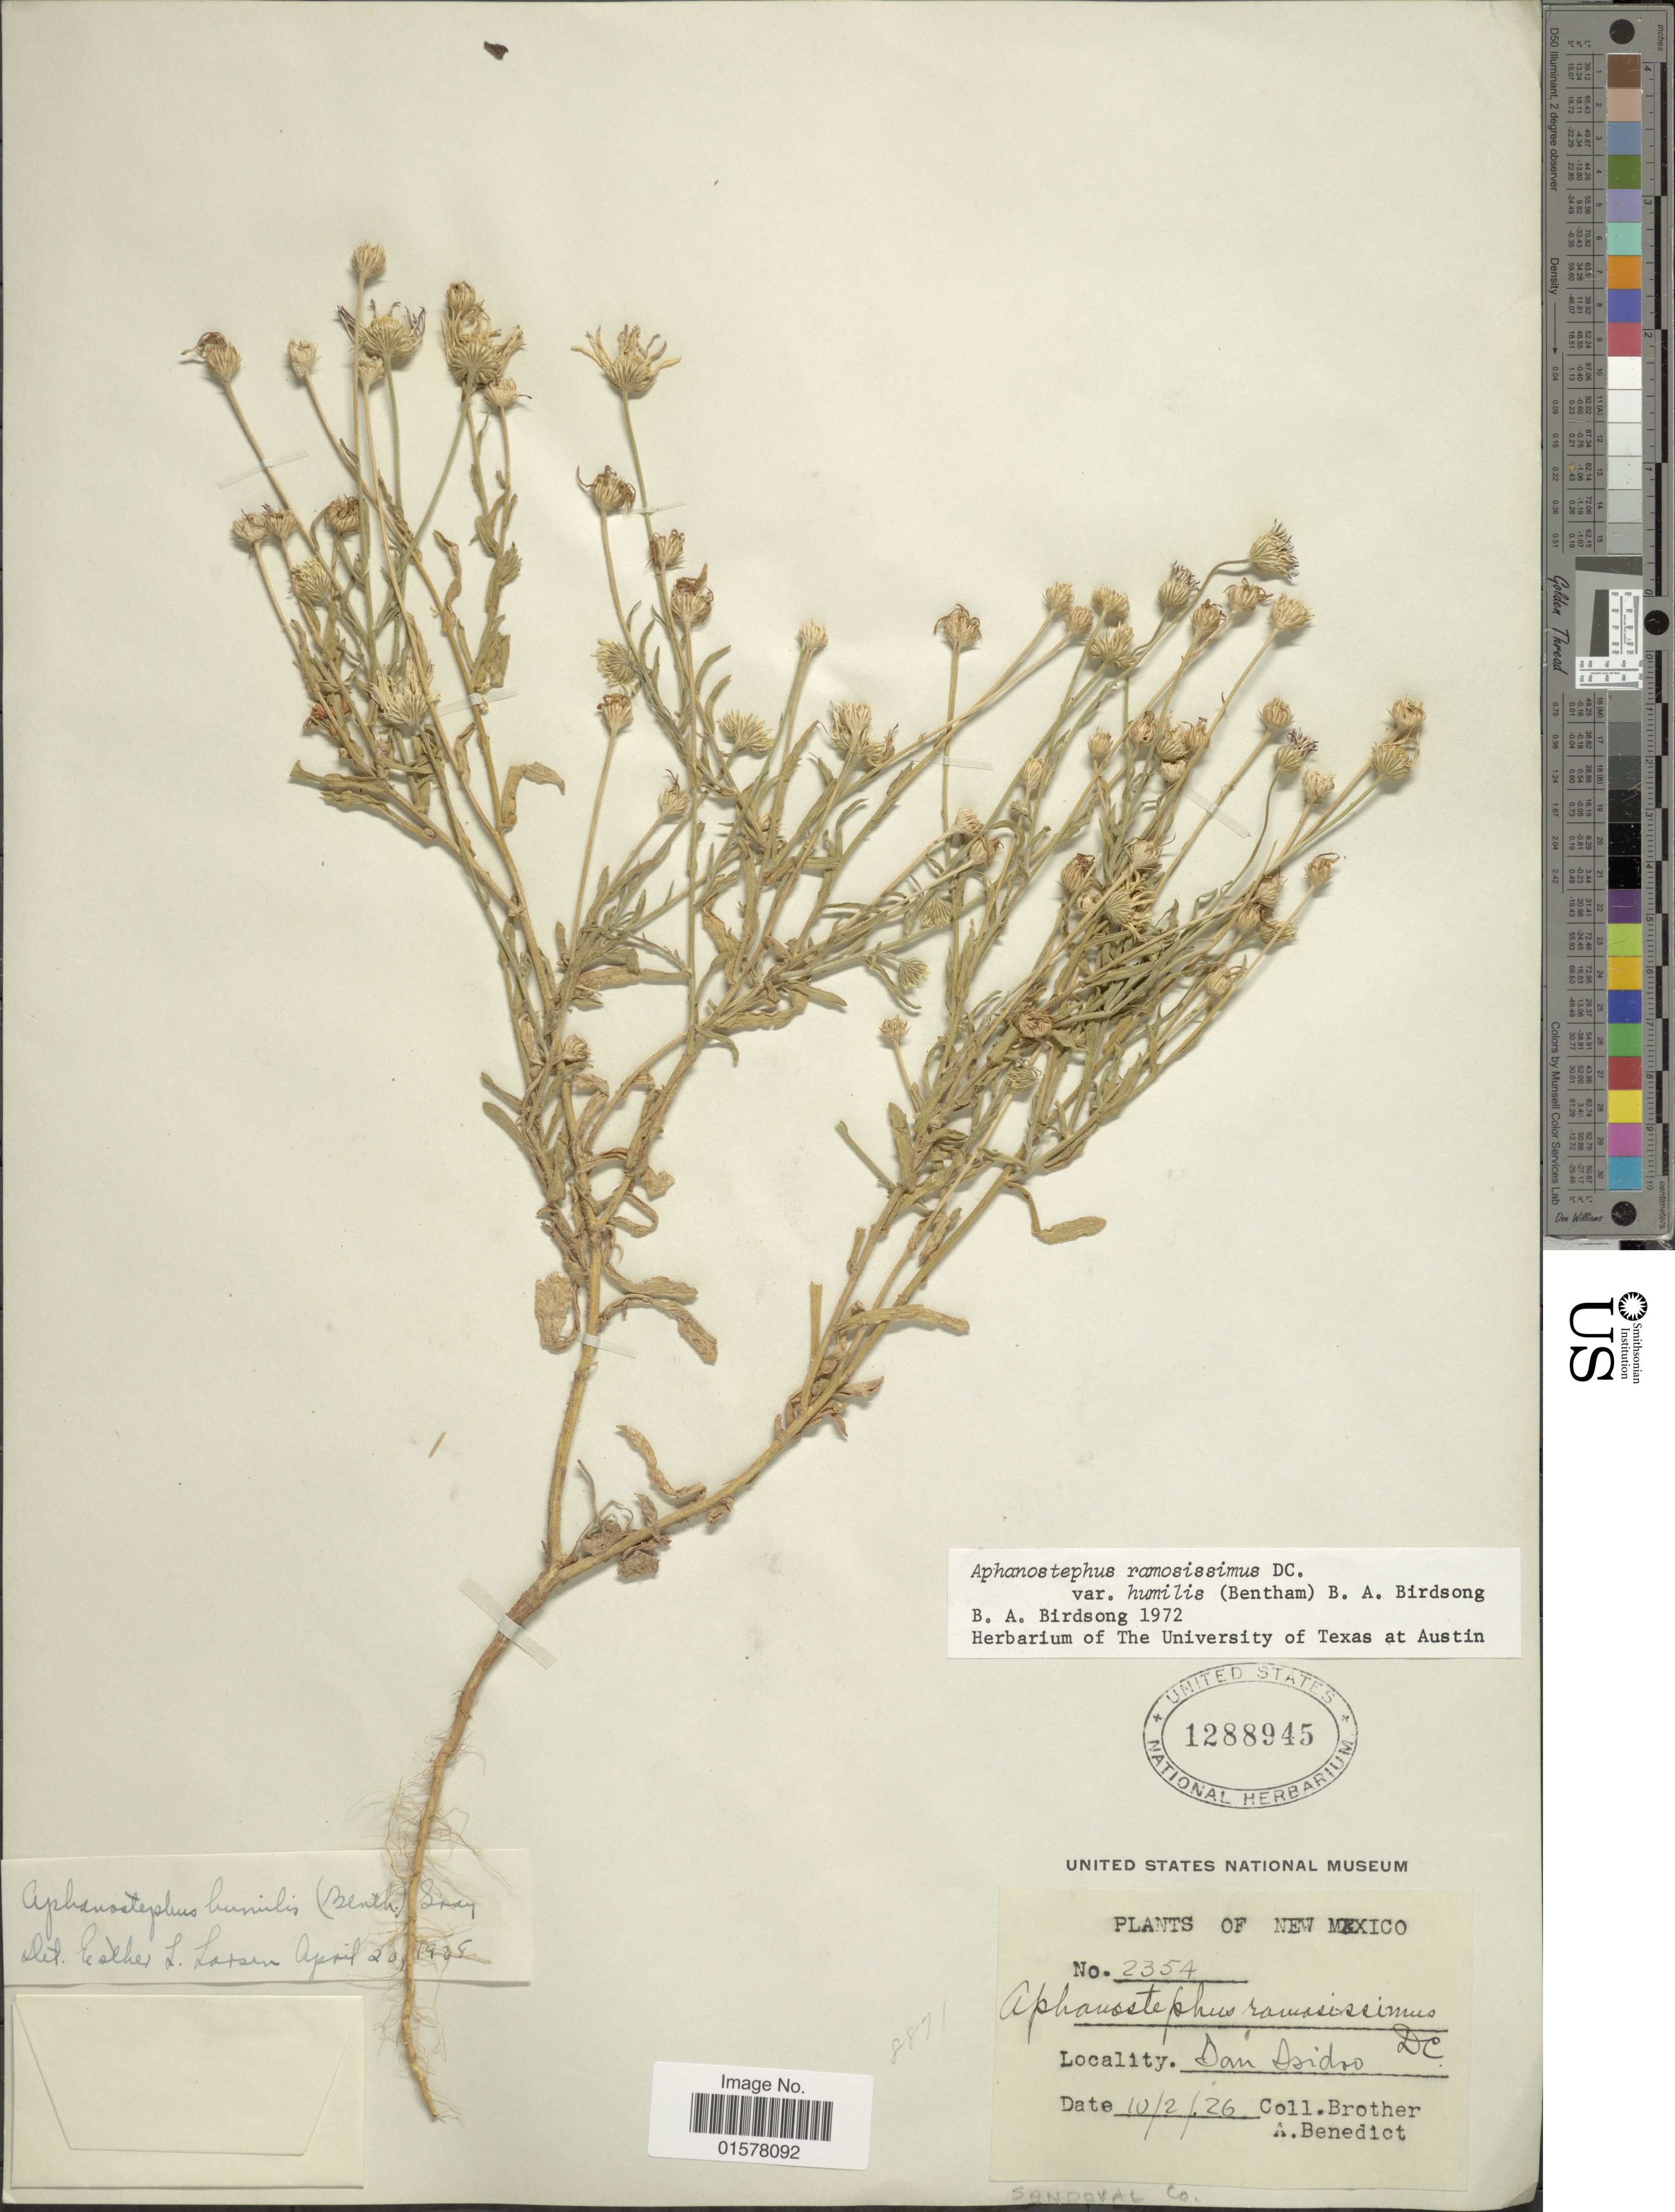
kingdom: Plantae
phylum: Tracheophyta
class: Magnoliopsida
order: Asterales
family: Asteraceae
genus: Aphanostephus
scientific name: Aphanostephus ramosissimus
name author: DC.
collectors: Bro. Benedict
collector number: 2354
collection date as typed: Transcribed d/m/y: 2/10/26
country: United States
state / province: New Mexico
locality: Dan Isidro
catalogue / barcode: US 1288945